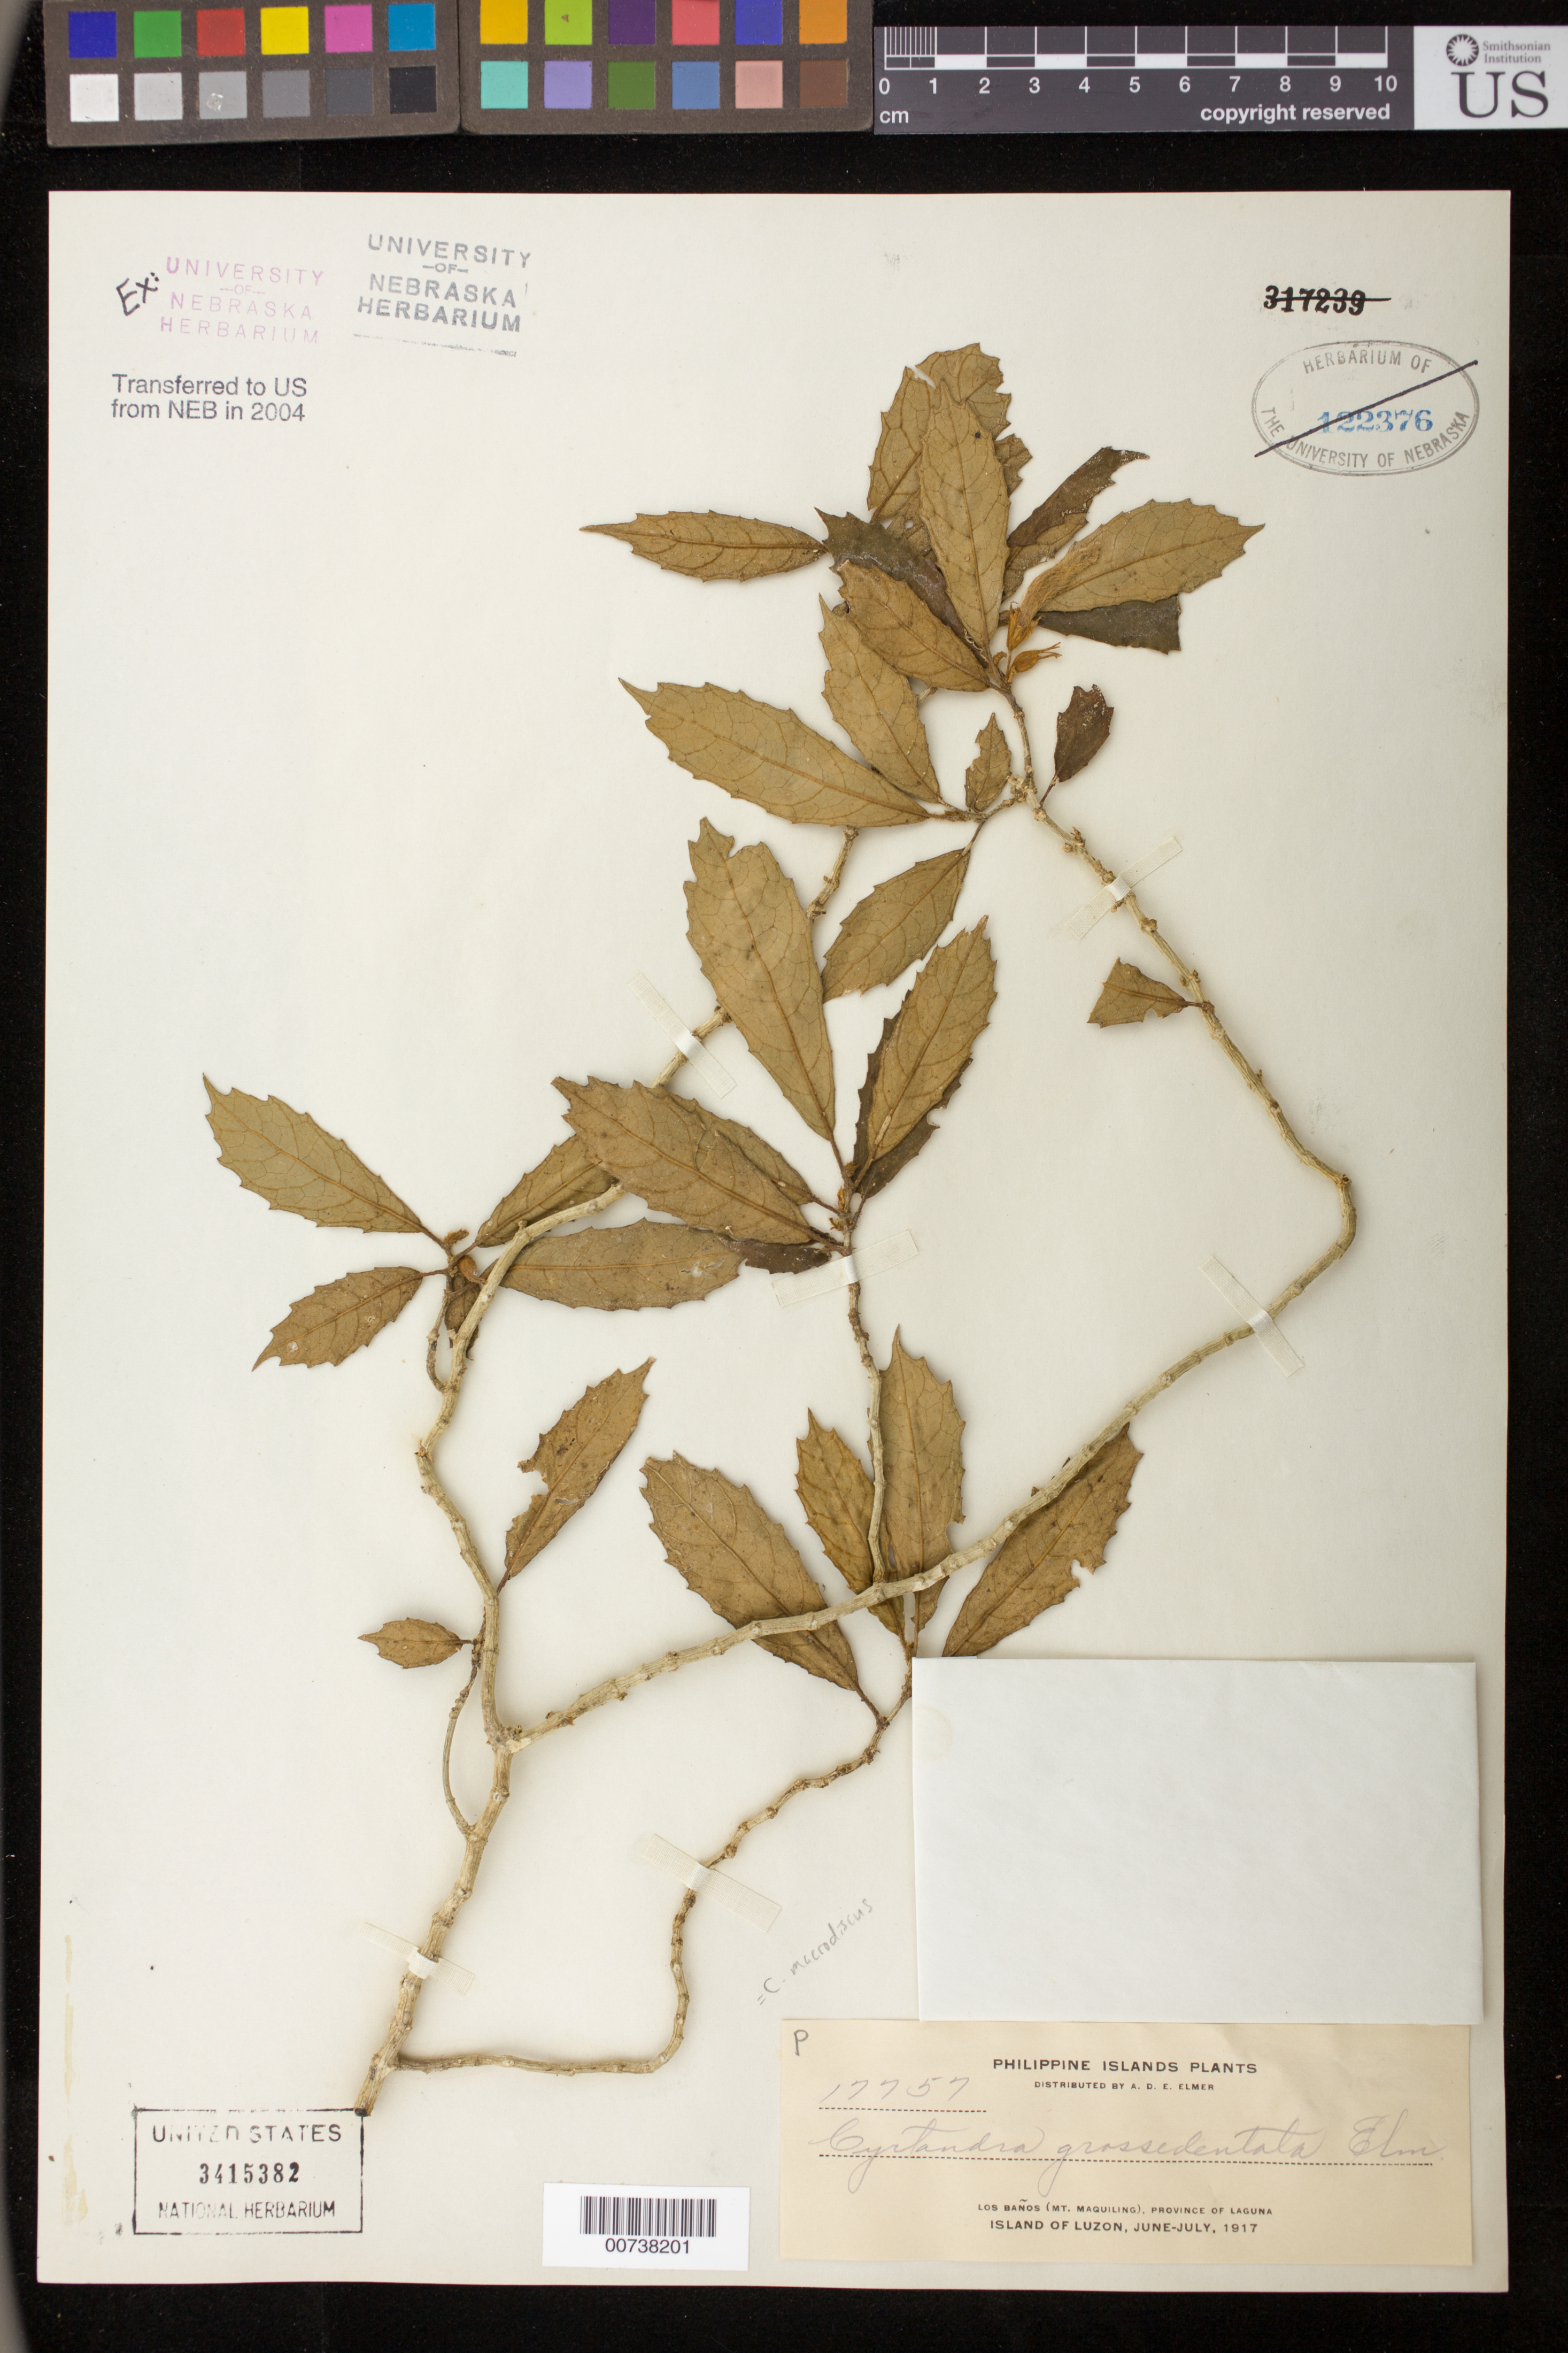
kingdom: Plantae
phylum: Tracheophyta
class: Magnoliopsida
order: Lamiales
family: Gesneriaceae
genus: Cyrtandra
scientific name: Cyrtandra macrodiscus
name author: Kraenzl.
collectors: A. D. E. Elmer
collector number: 17757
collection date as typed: Jun-Jul 1917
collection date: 1917-06/1917-07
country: Philippines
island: Luzon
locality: Los Baños (Mt. Maquiling), Province of Laguna, Island of Luzon.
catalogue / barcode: US 3415382